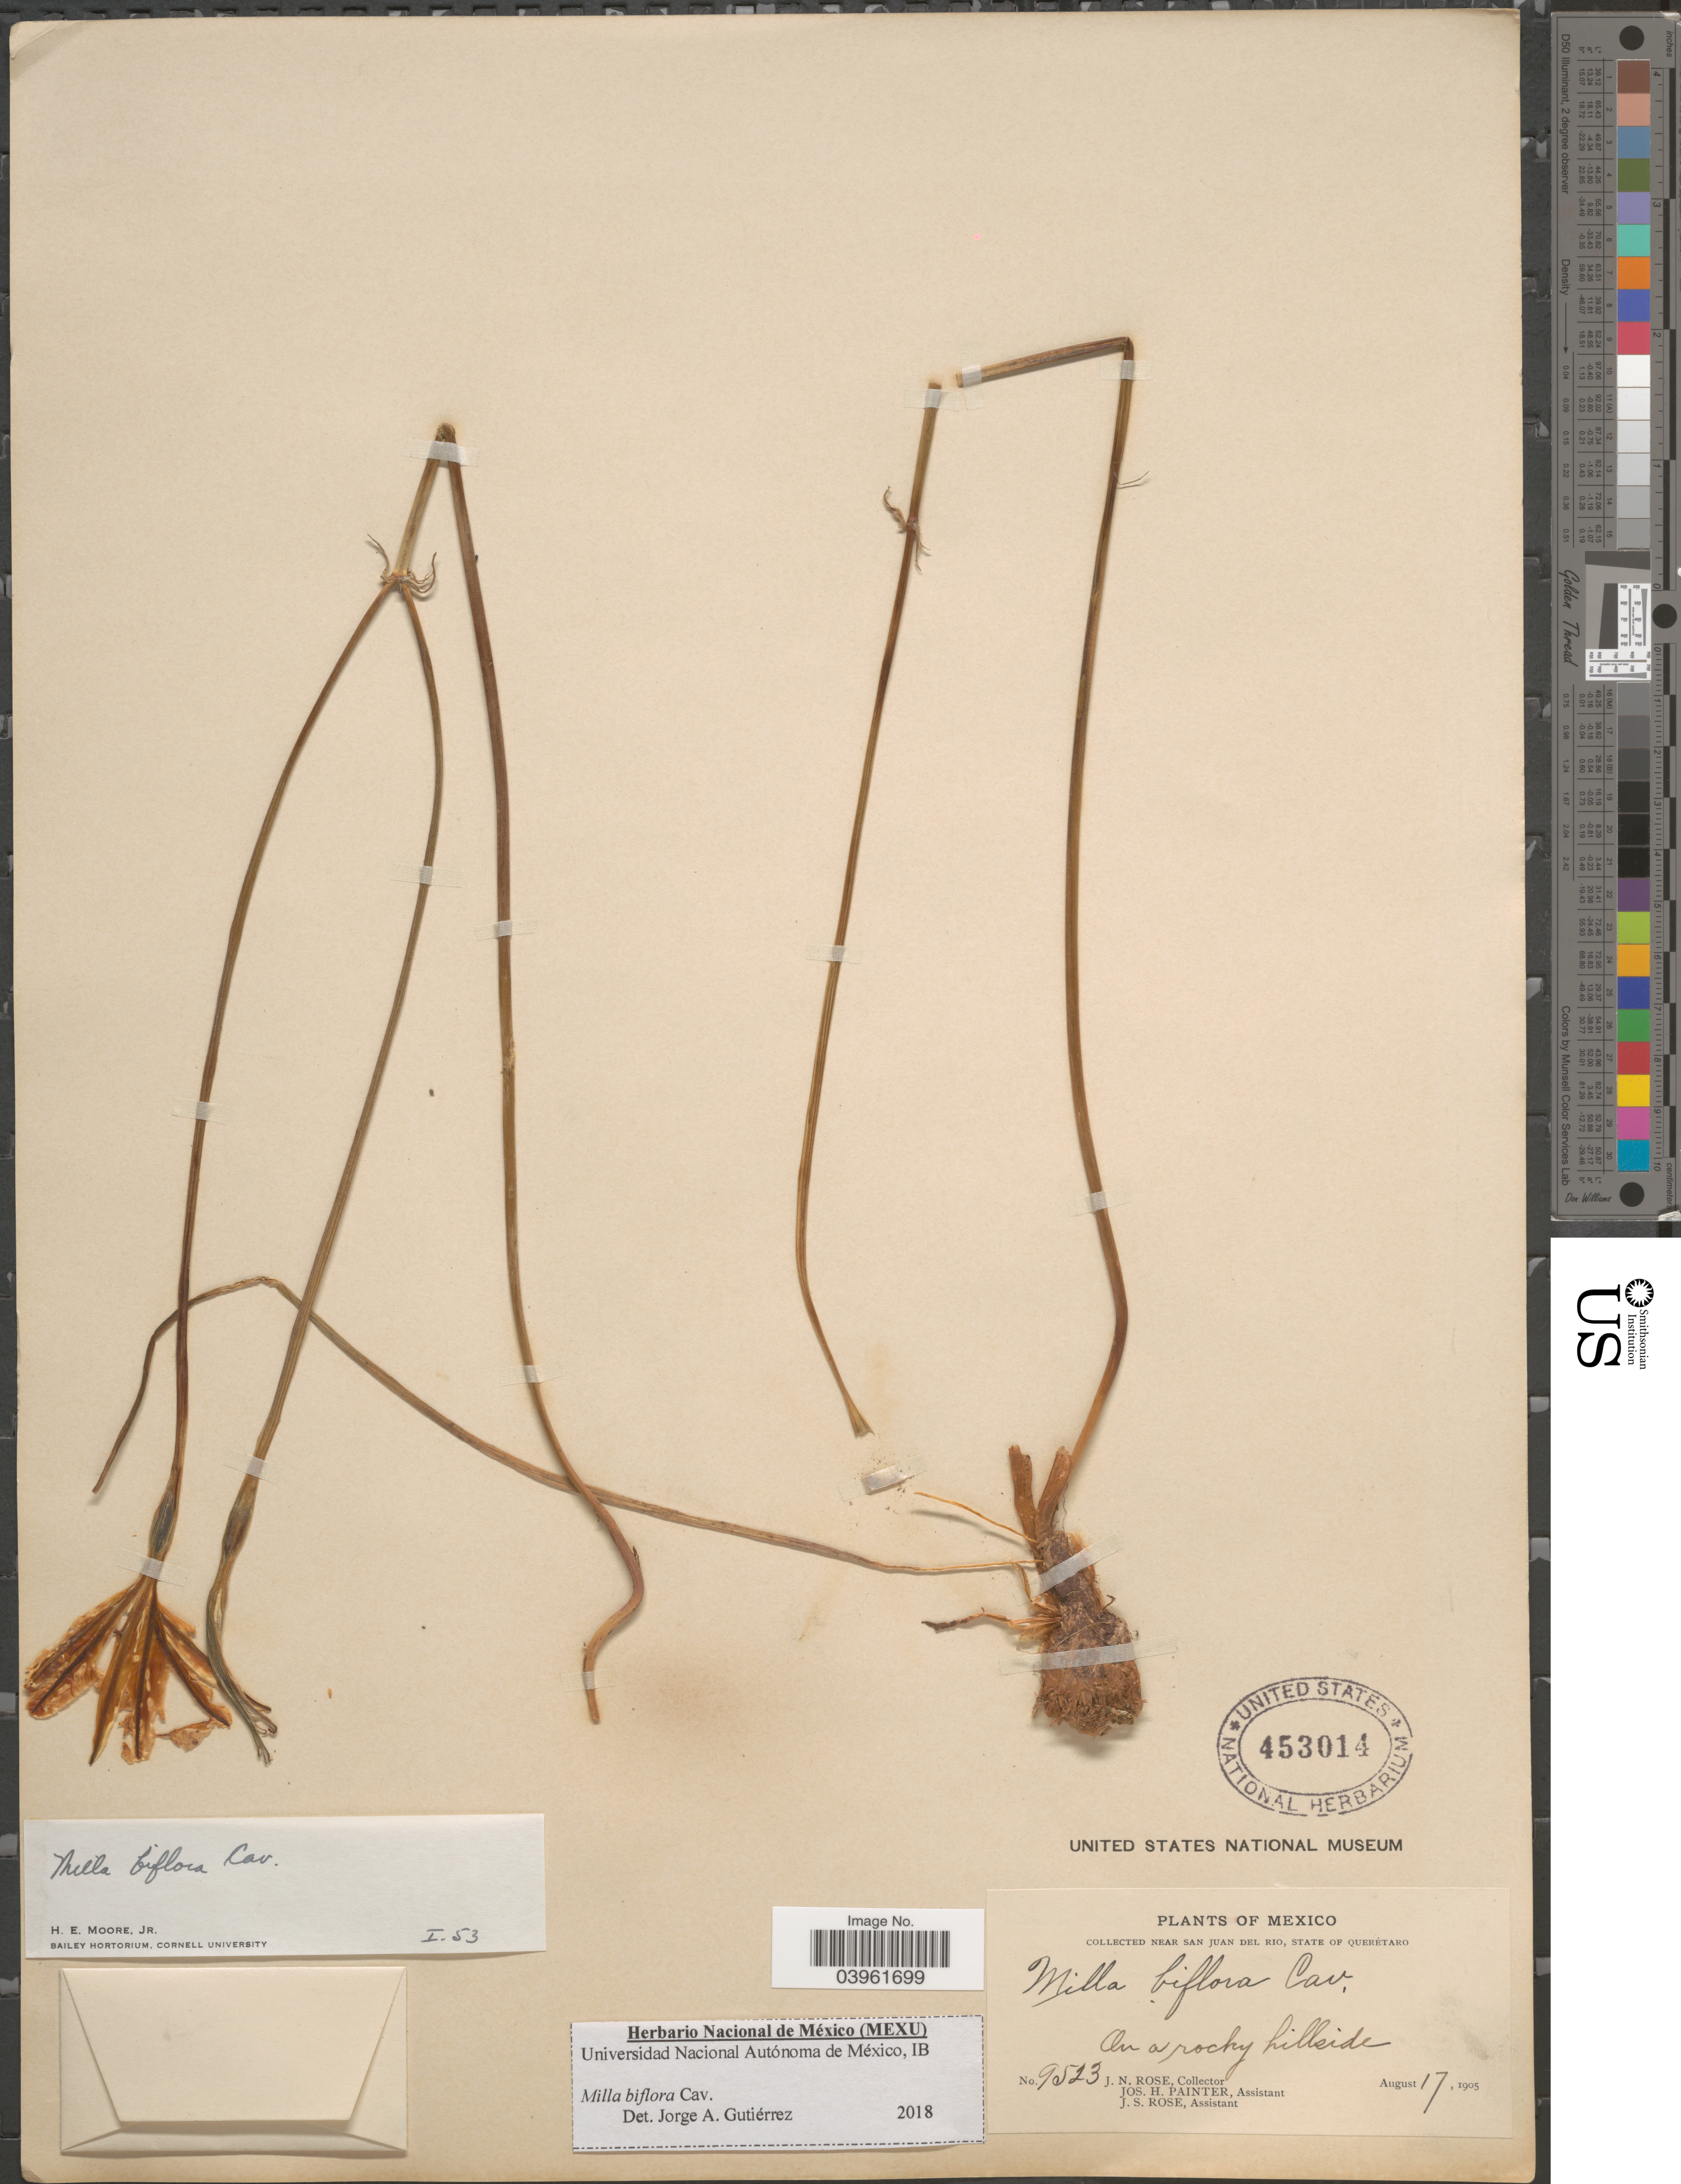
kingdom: Plantae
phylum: Tracheophyta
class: Liliopsida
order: Asparagales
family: Asparagaceae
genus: Milla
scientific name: Milla biflora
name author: Cav.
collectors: J. N. Rose, J. H. Painter & J. S. Rose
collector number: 9523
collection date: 1905-08-17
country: Mexico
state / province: Querétaro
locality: Near San Juan del Rio. On a rocky hillside.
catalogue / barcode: US 453014